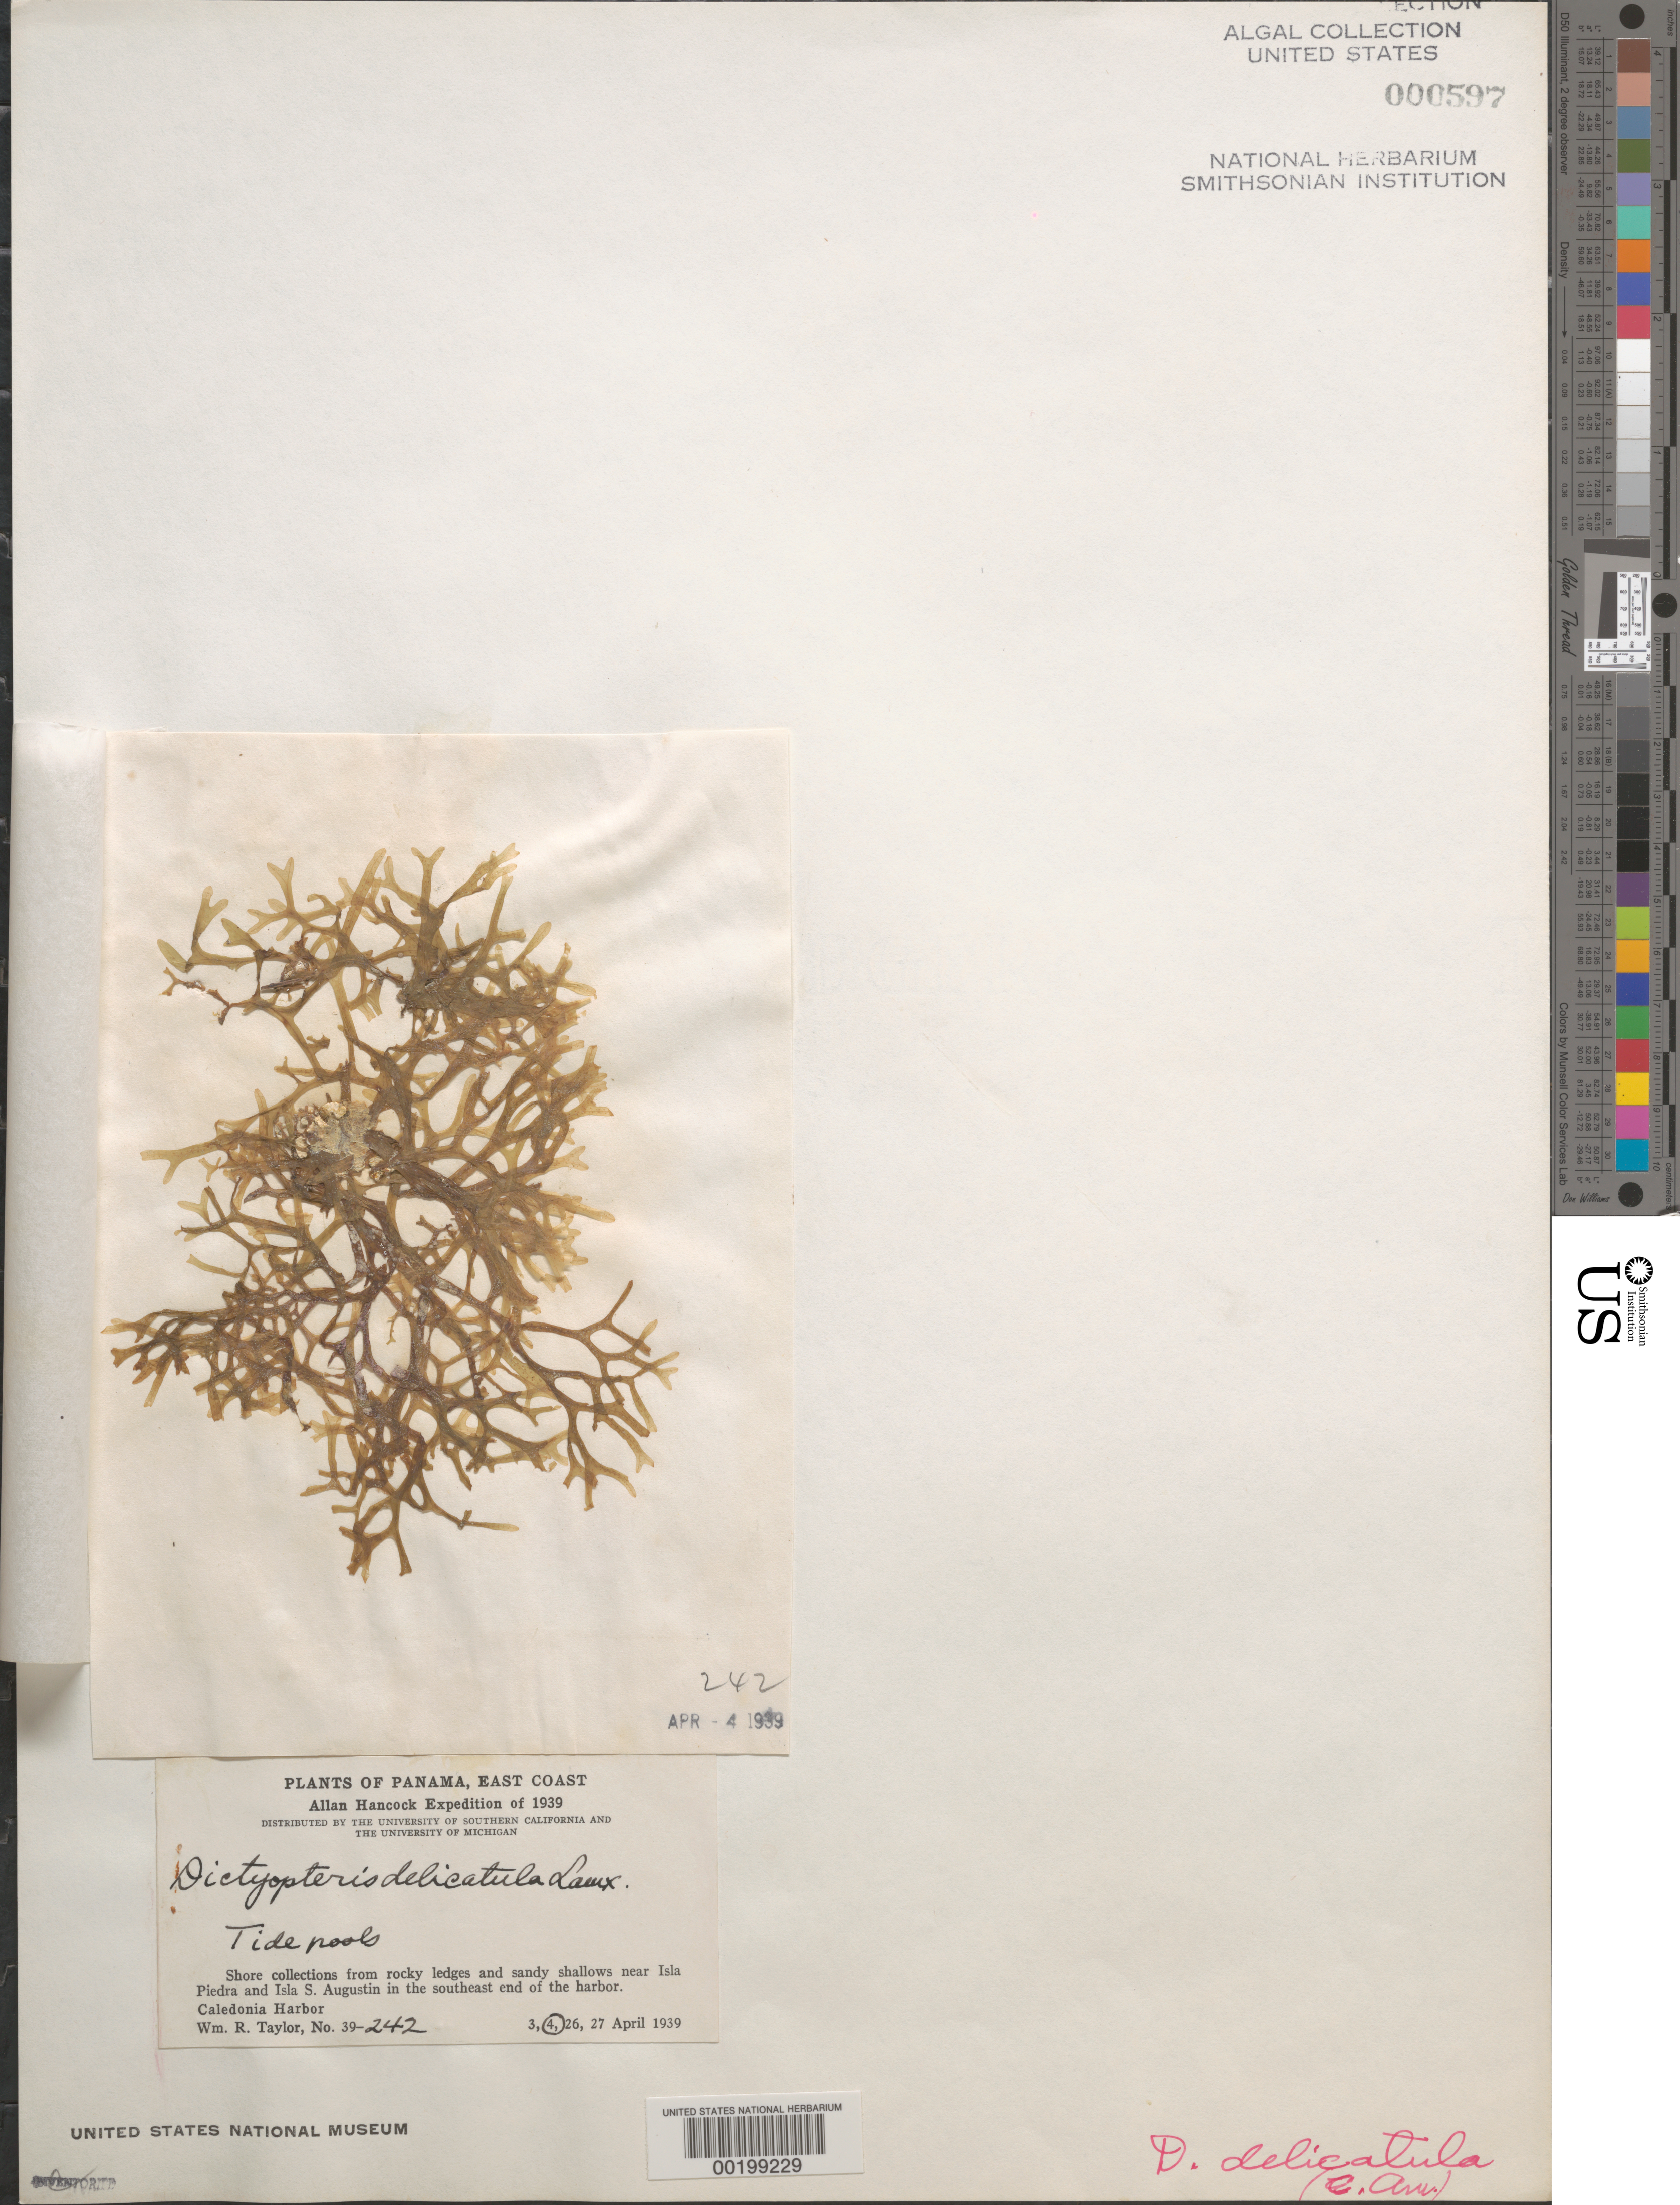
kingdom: Chromista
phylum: Ochrophyta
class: Phaeophyceae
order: Dictyotales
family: Dictyotaceae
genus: Dictyopteris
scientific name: Dictyopteris delicatula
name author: J.V.Lamouroux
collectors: W. R. Taylor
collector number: WRT 39-242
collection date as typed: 04 Apr 1939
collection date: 1939-04-04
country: Panama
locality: Southeast Caledonia Harbor, near Isla Piedra and Isla San Augustin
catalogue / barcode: US 597